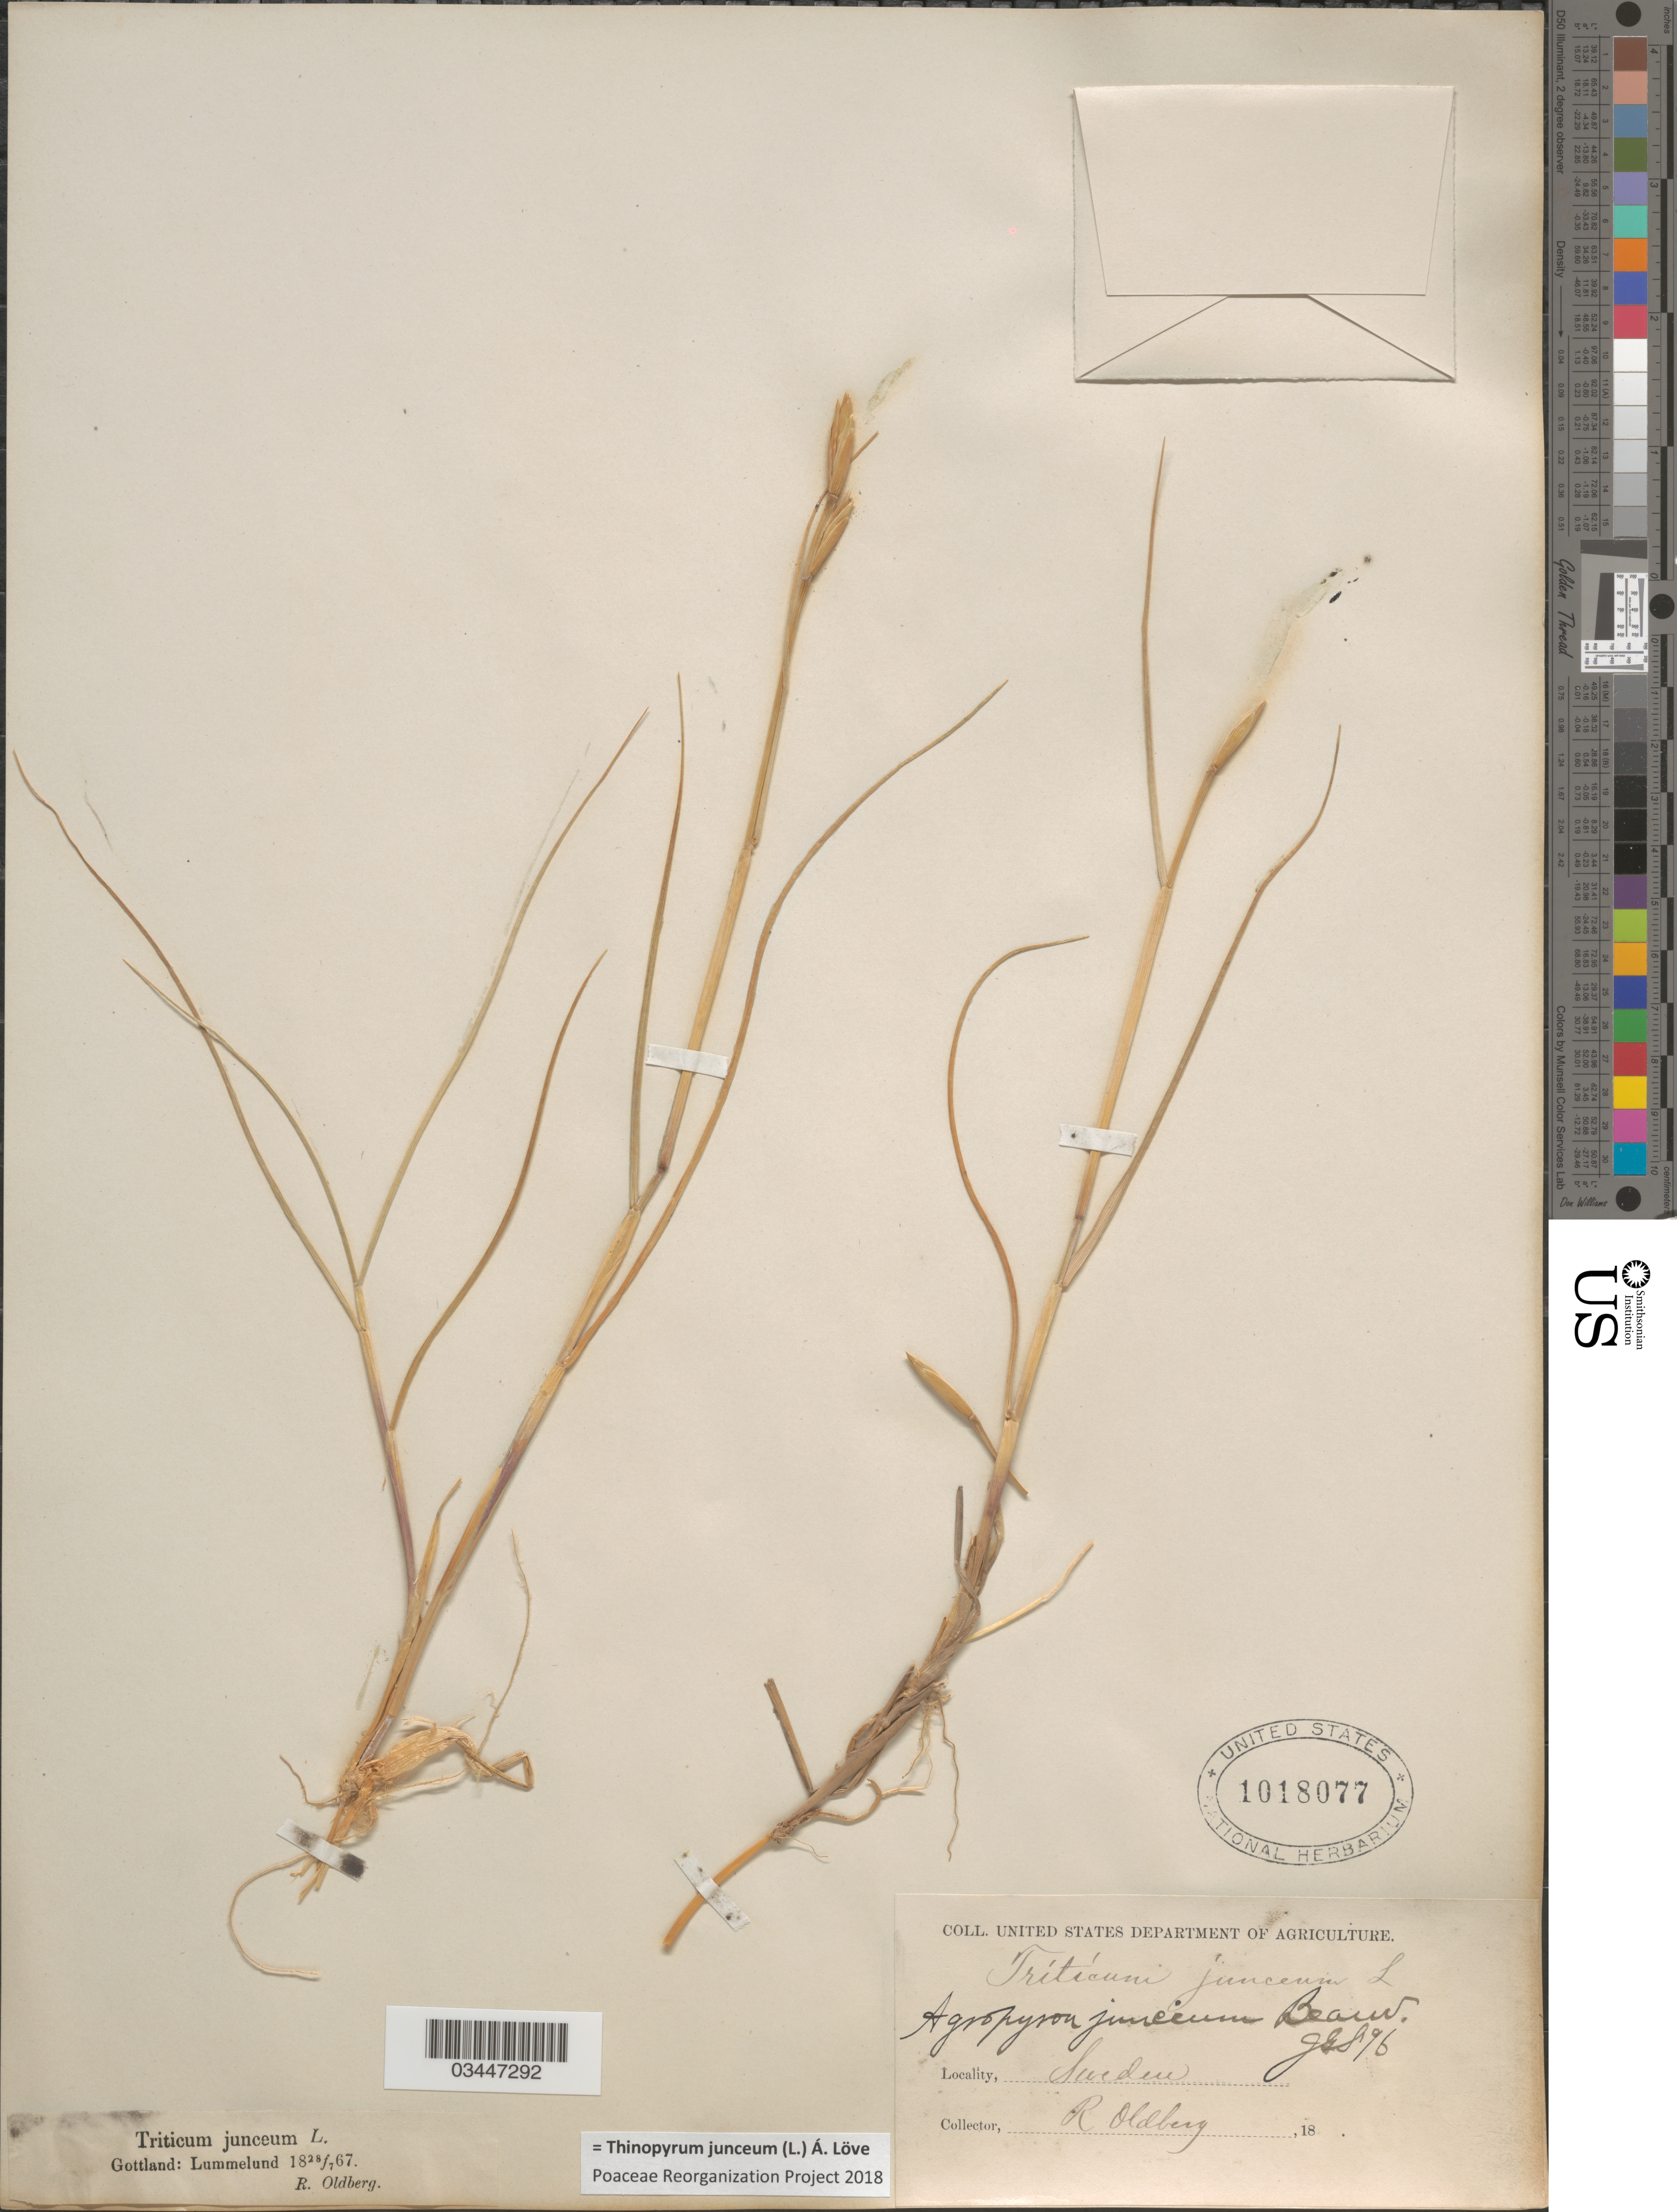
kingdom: Plantae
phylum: Tracheophyta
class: Liliopsida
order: Poales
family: Poaceae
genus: Thinopyrum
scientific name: Thinopyrum junceum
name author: (L.) Á. Löve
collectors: R. Oldberg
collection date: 1867-07-28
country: Sweden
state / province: Gotland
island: Gotland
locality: Gottland: Lummelund.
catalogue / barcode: US 1018077